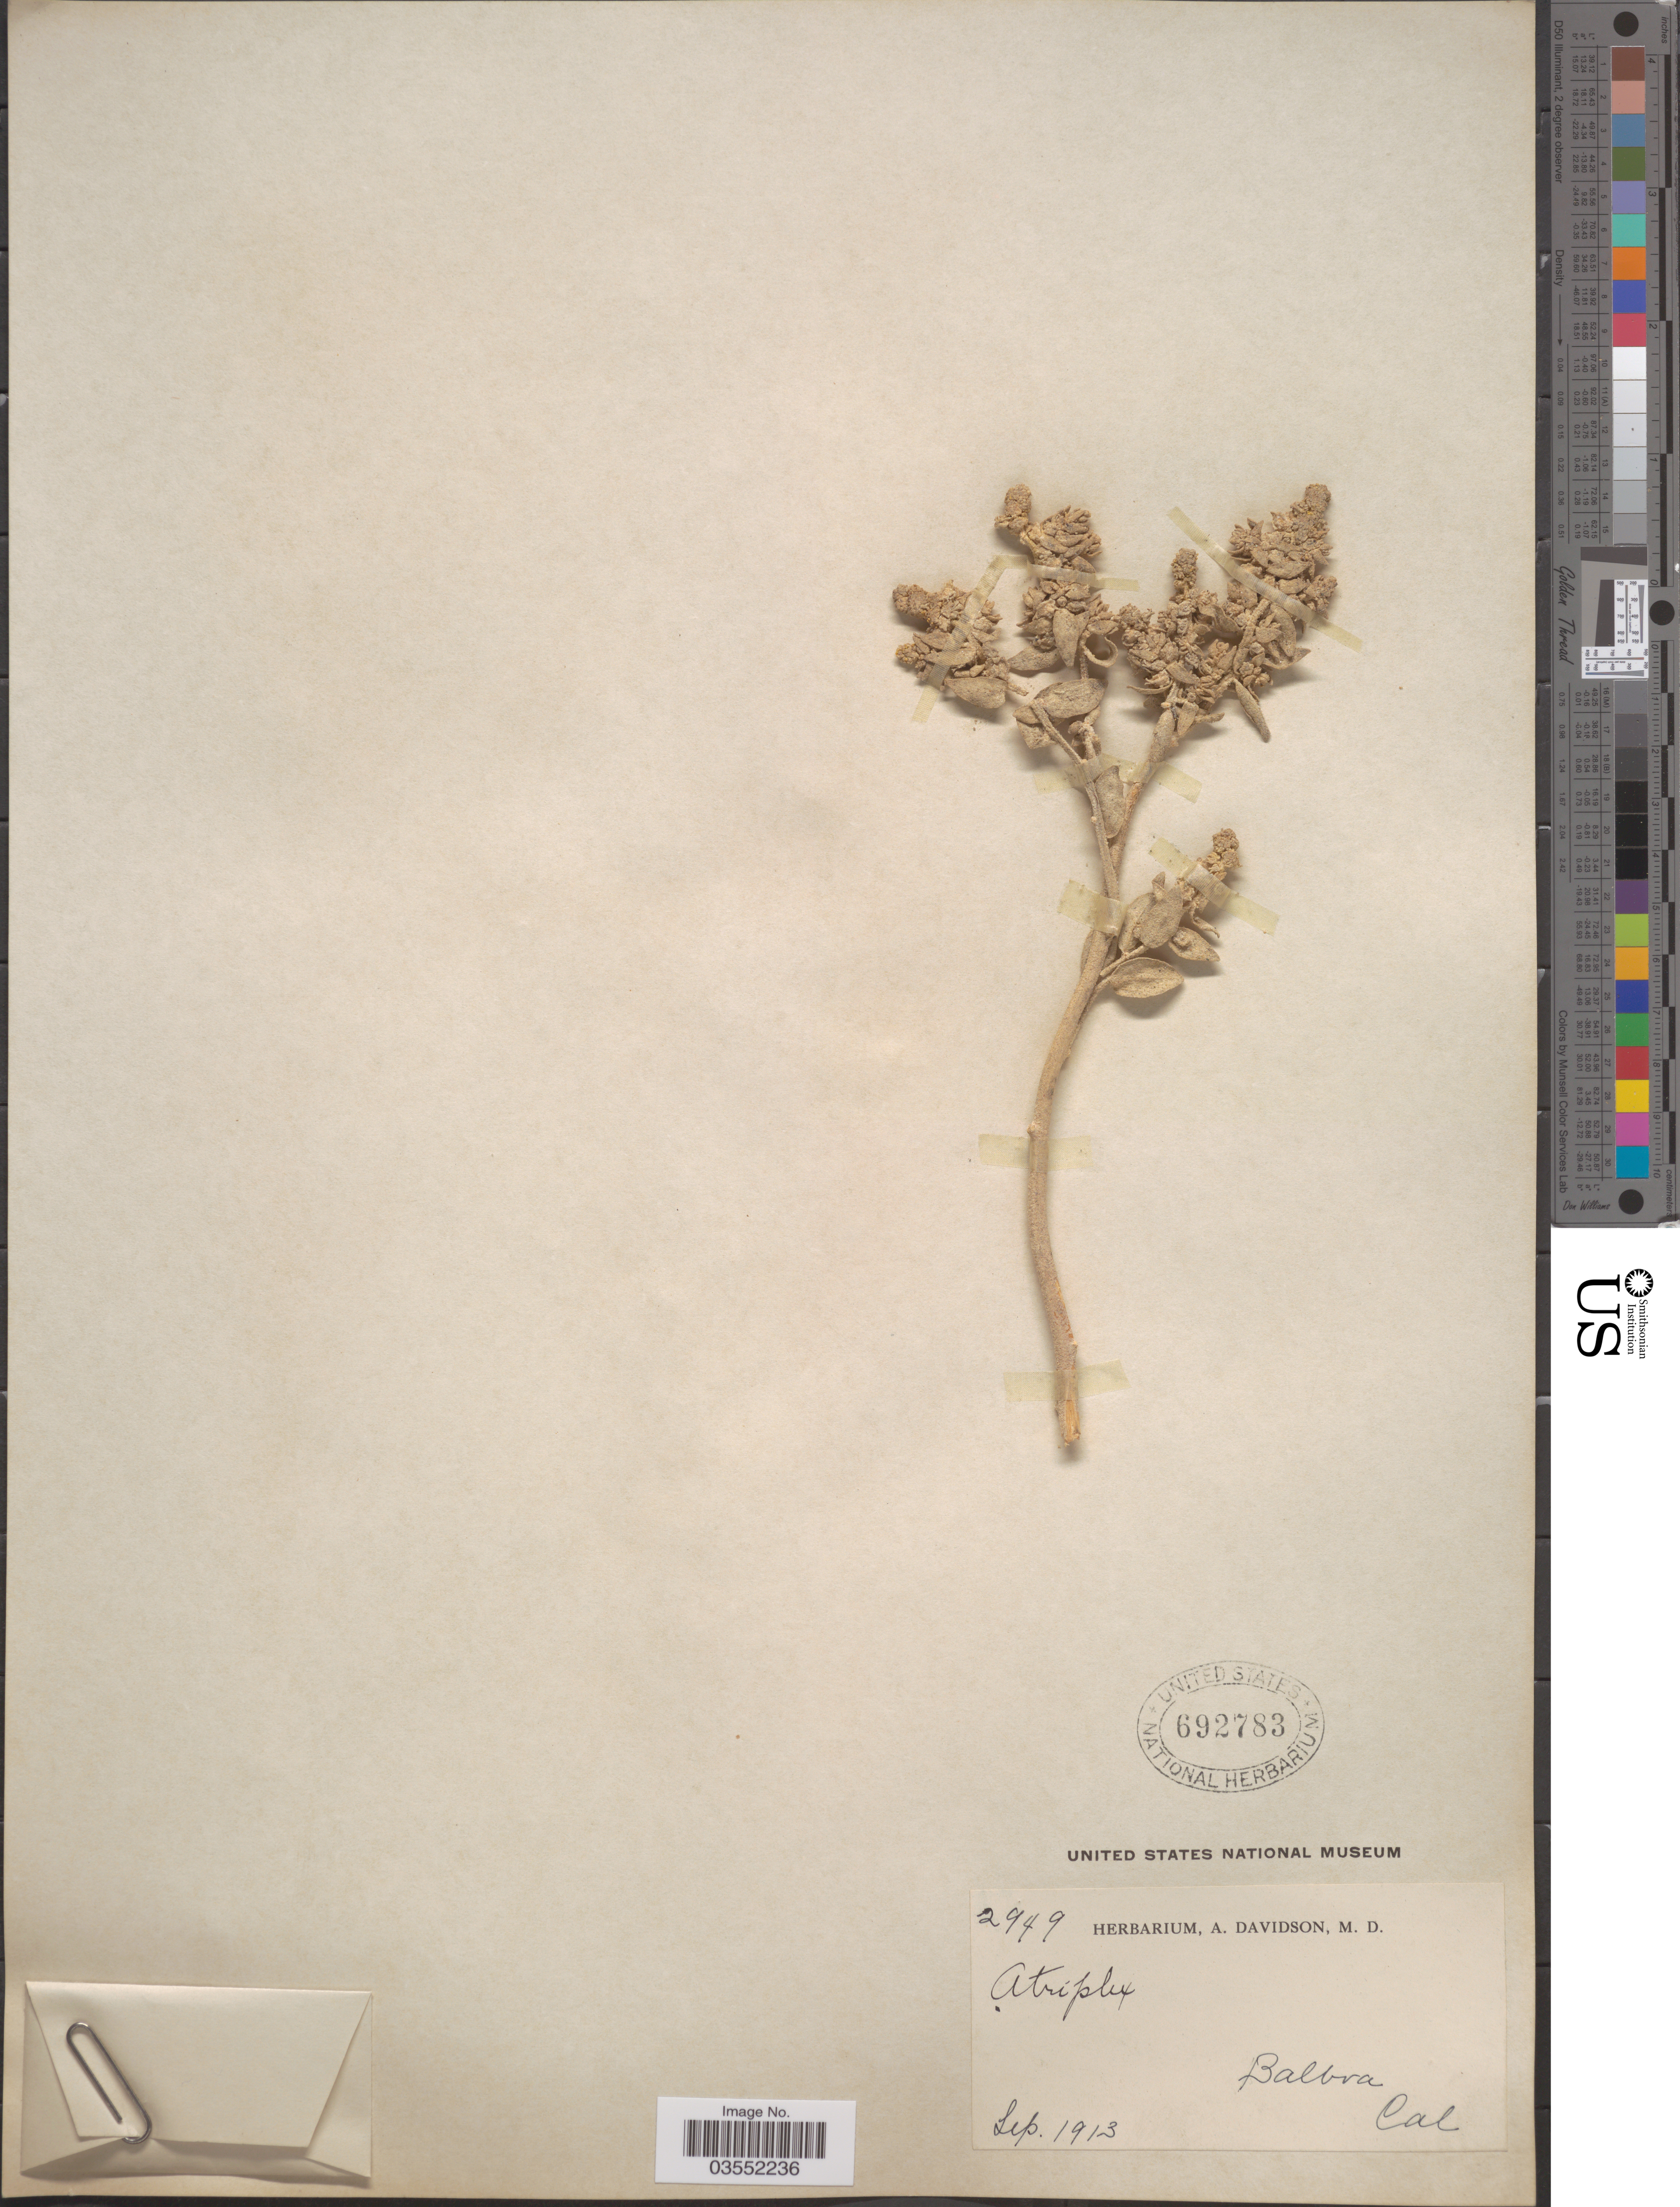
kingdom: Plantae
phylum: Tracheophyta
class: Magnoliopsida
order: Caryophyllales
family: Amaranthaceae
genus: Atriplex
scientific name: Atriplex leucophylla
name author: (Moq.) D. Dietr.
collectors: ex herb. A. Davidson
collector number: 2949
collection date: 1913-09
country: United States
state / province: California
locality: Balbra.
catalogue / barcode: US 692783